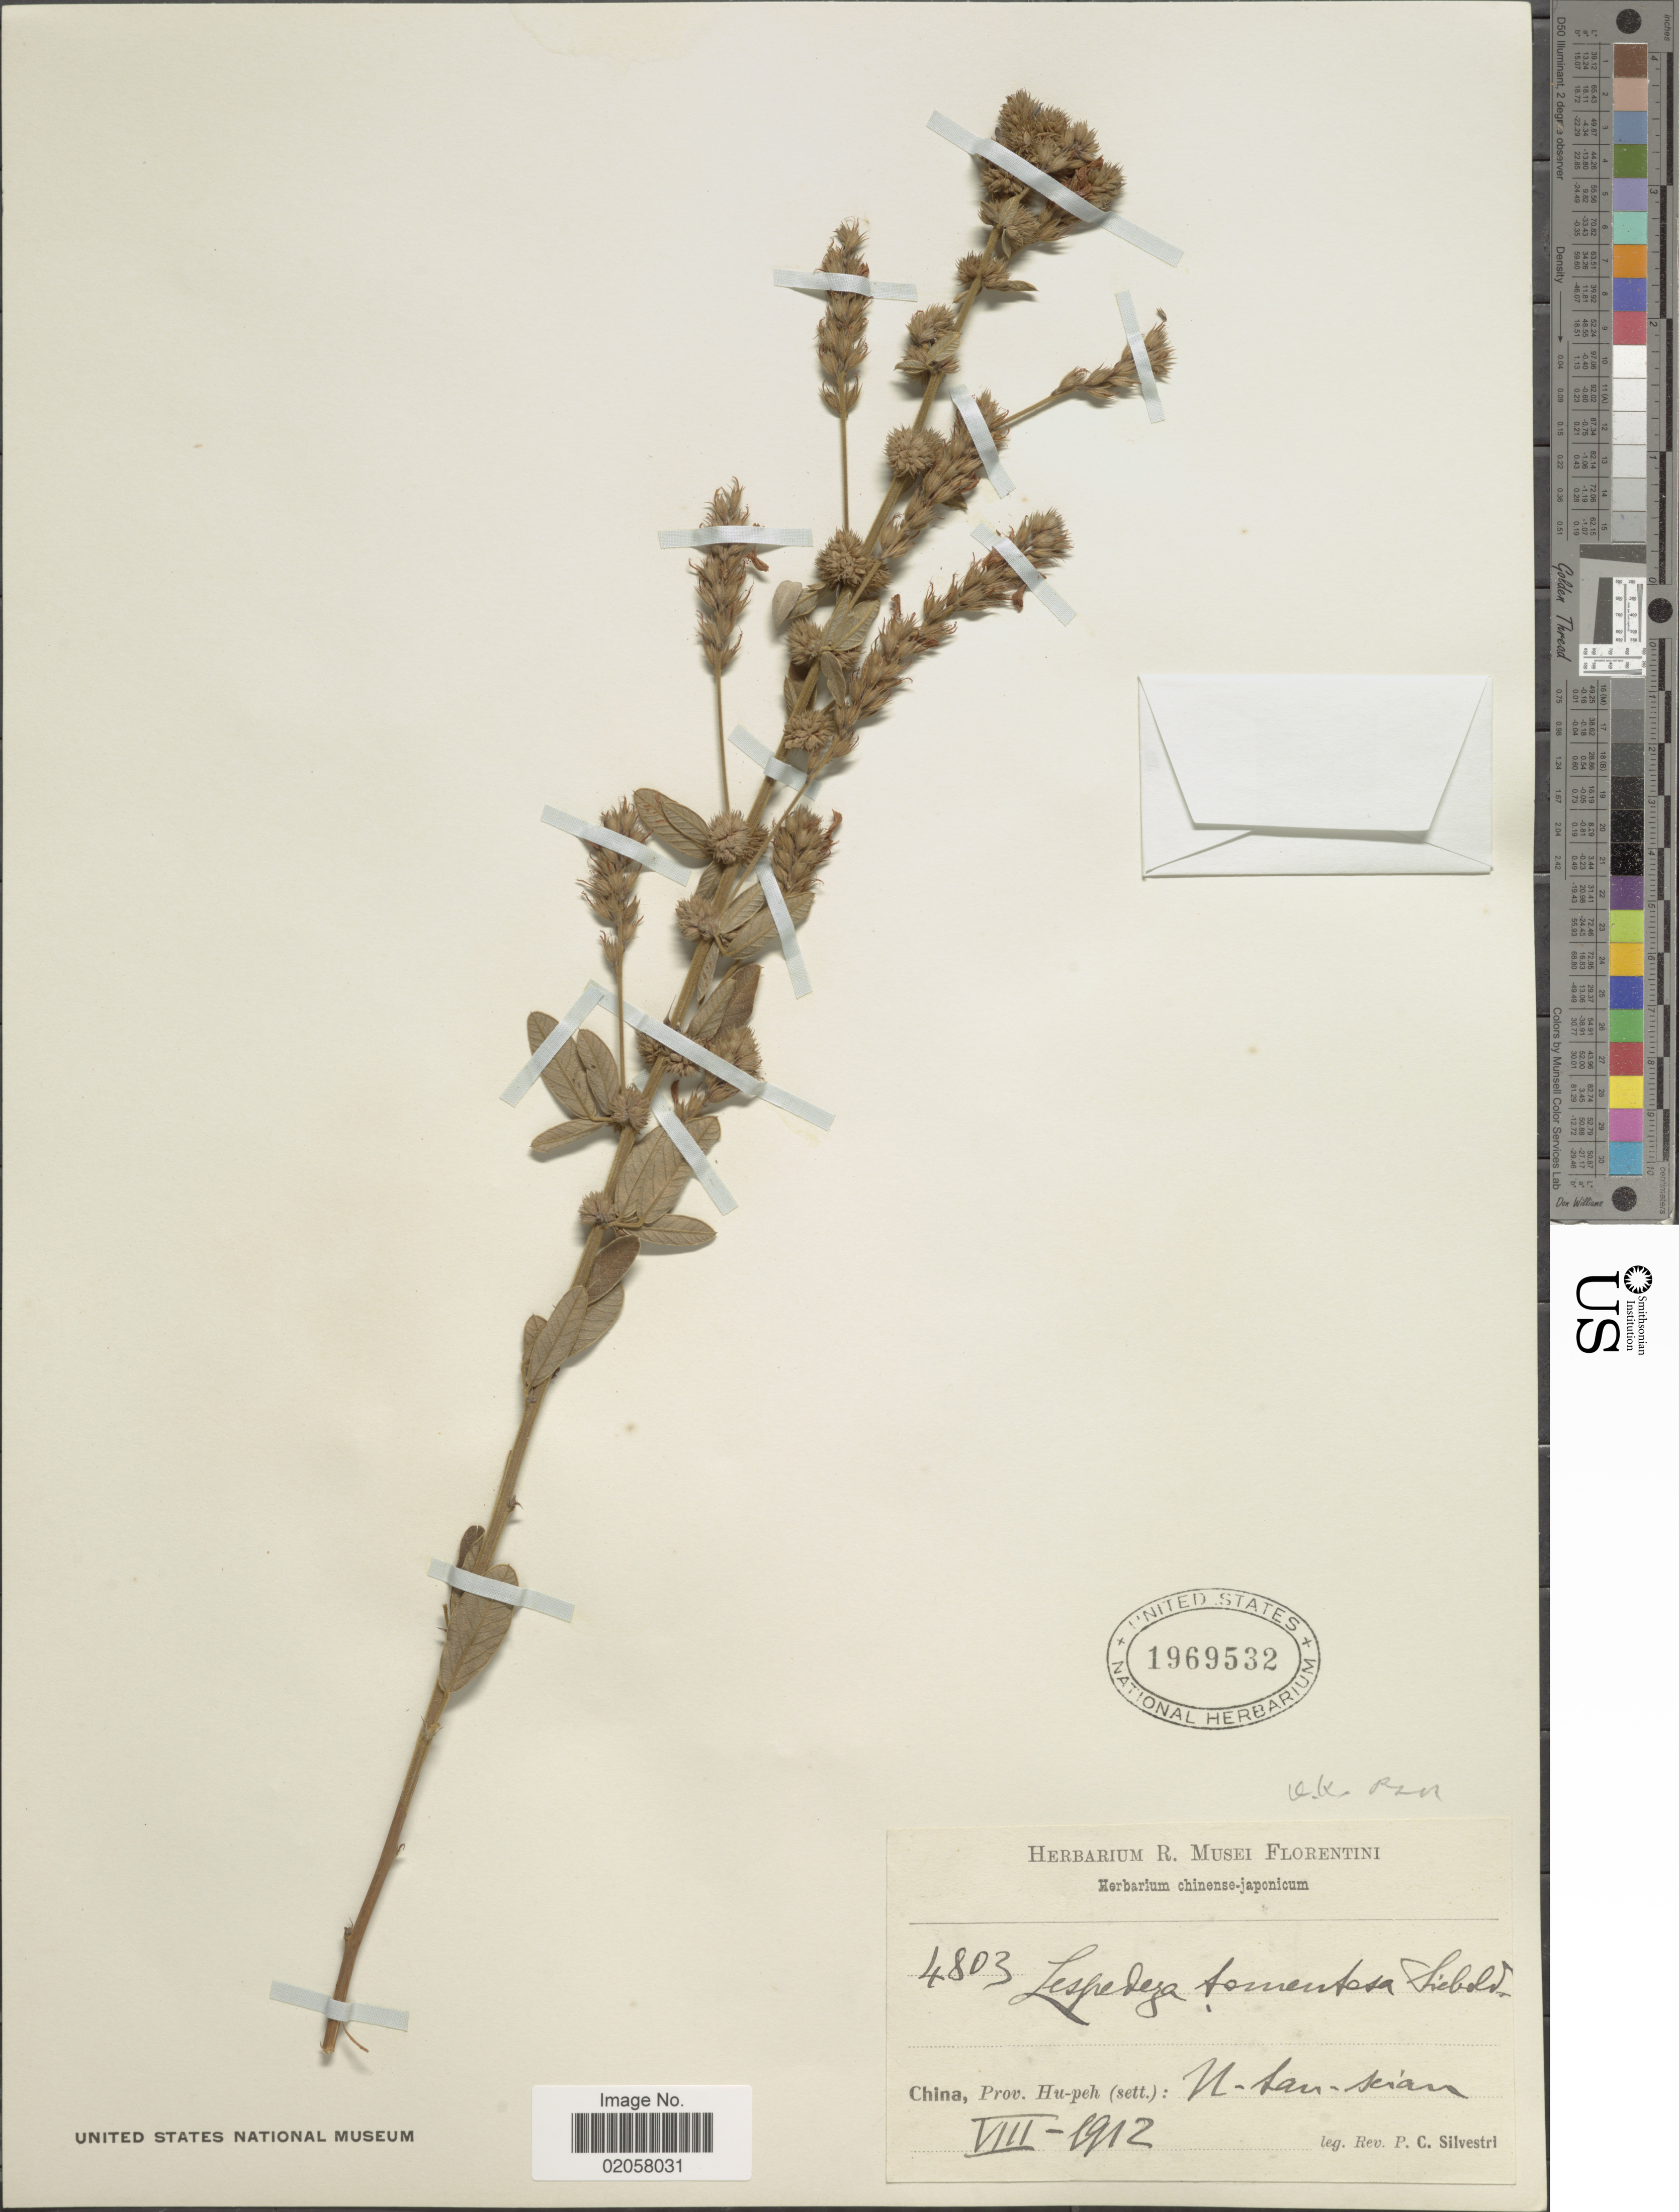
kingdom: Plantae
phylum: Tracheophyta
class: Magnoliopsida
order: Fabales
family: Fabaceae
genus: Lespedeza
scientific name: Lespedeza tomentosa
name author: (Thunb.) Siebold ex Maxim.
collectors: P. Silvestri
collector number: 4803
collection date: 1912-08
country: China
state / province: Hubei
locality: Prov. Hu-peh (sett) : N-tan sian [interpreted]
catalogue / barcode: US 1969532